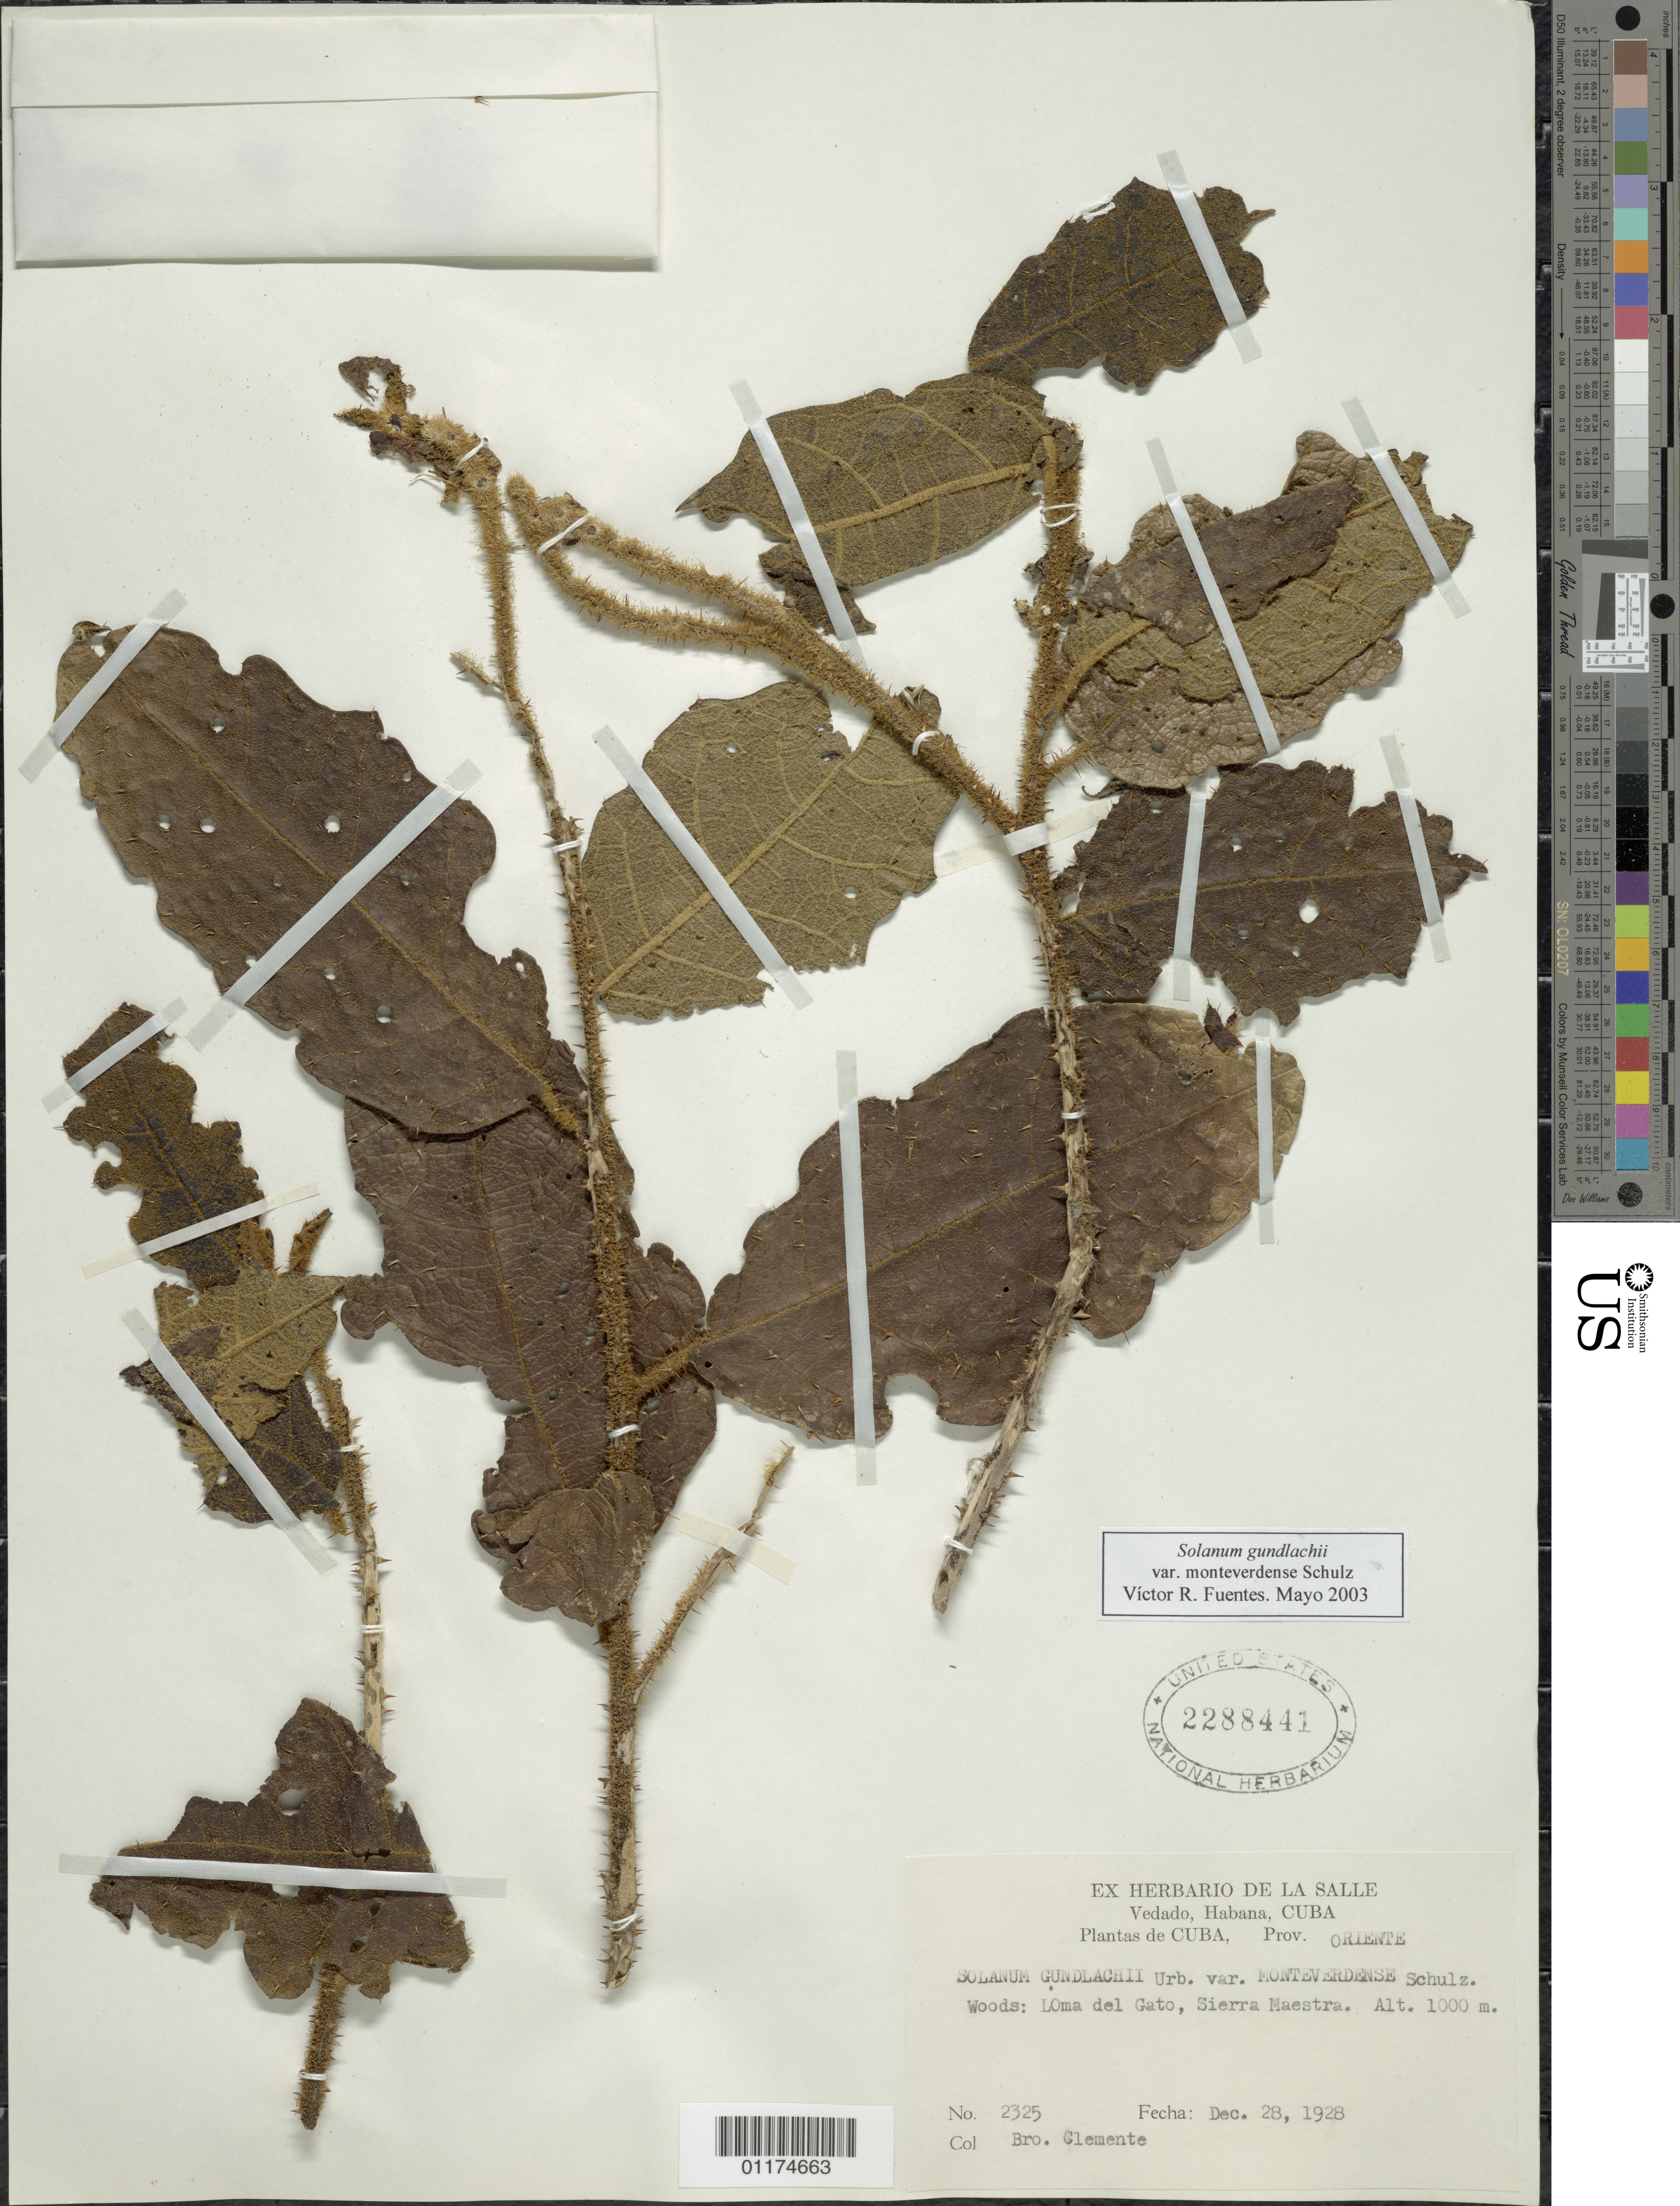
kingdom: Plantae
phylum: Tracheophyta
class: Magnoliopsida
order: Solanales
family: Solanaceae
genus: Solanum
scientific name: Solanum gundlachii var. gundlachii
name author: Urb.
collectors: Bro. Clemente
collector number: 2325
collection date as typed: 28 Feb 1928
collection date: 1928-02-28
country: Cuba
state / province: Oriente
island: Cuba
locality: Vedado, Habana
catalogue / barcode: US 2288441